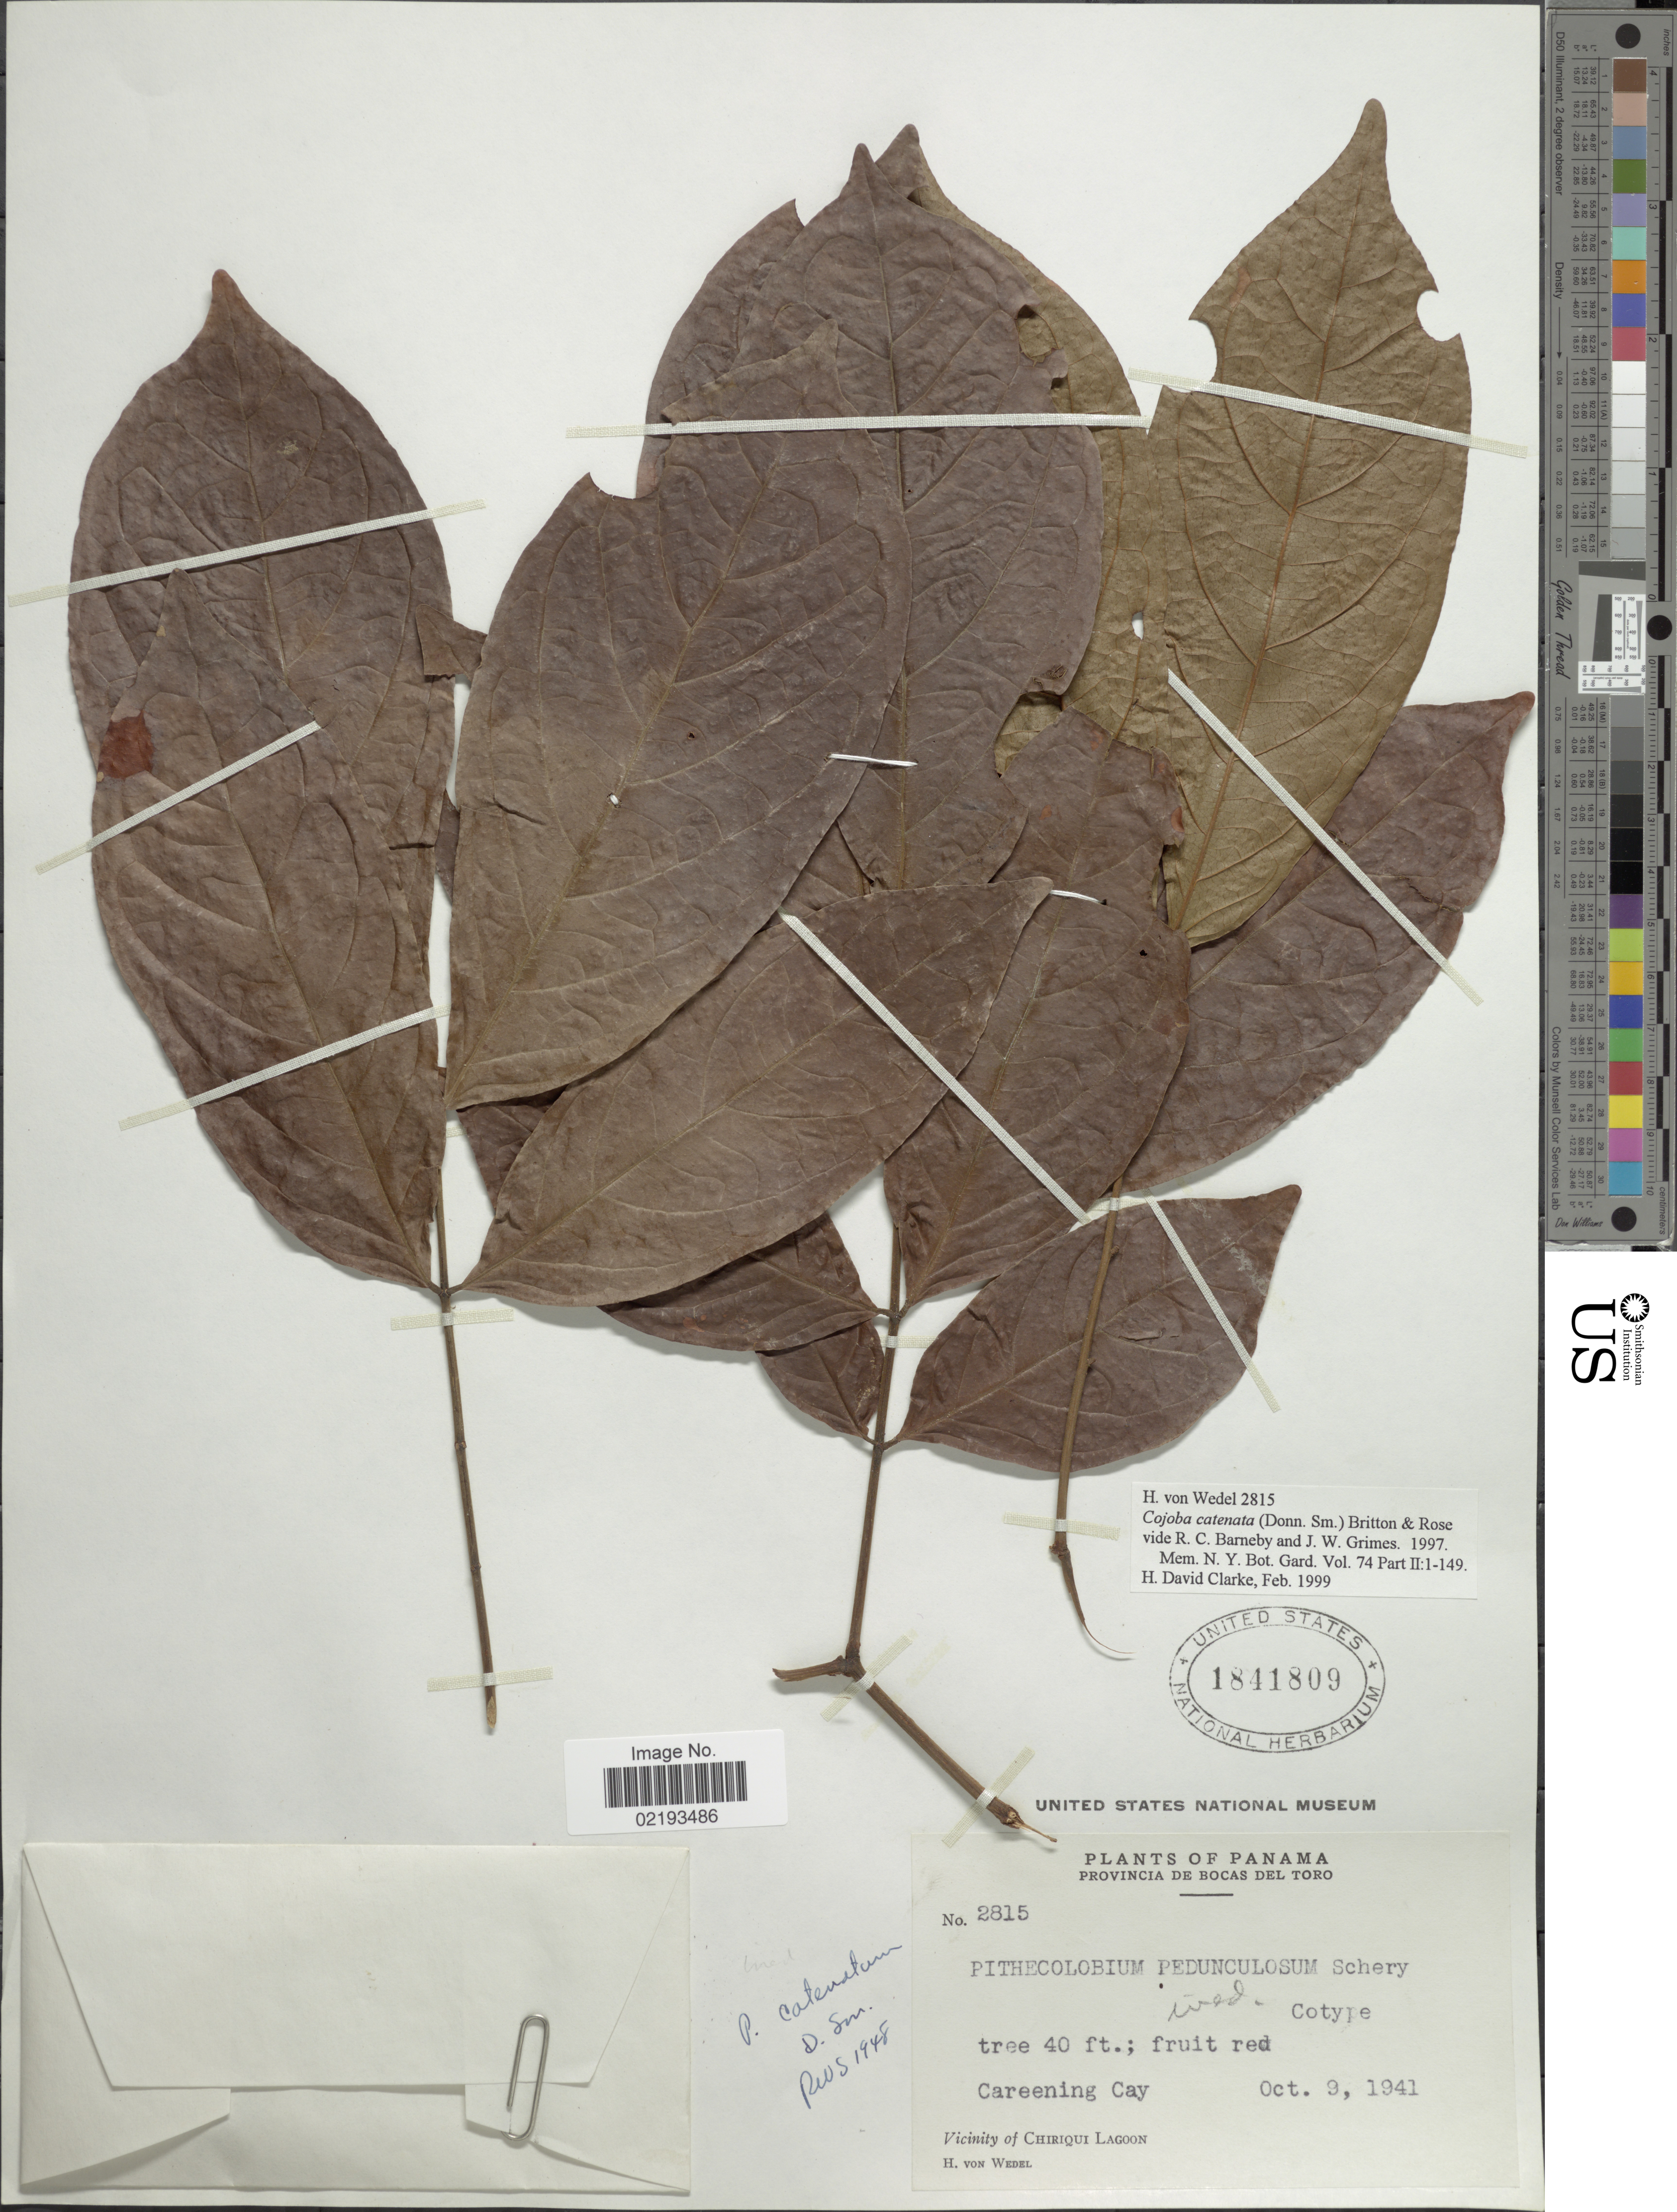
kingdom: Plantae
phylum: Tracheophyta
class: Magnoliopsida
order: Fabales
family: Fabaceae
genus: Cojoba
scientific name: Cojoba catenata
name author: (Donn. Sm.) Britton & Rose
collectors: H. von Wedel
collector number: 2815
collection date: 1941-10-09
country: Panama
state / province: Bocas del Toro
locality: Careening Cay, Vicinity of ChiriquiLagoon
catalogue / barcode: US 1841809